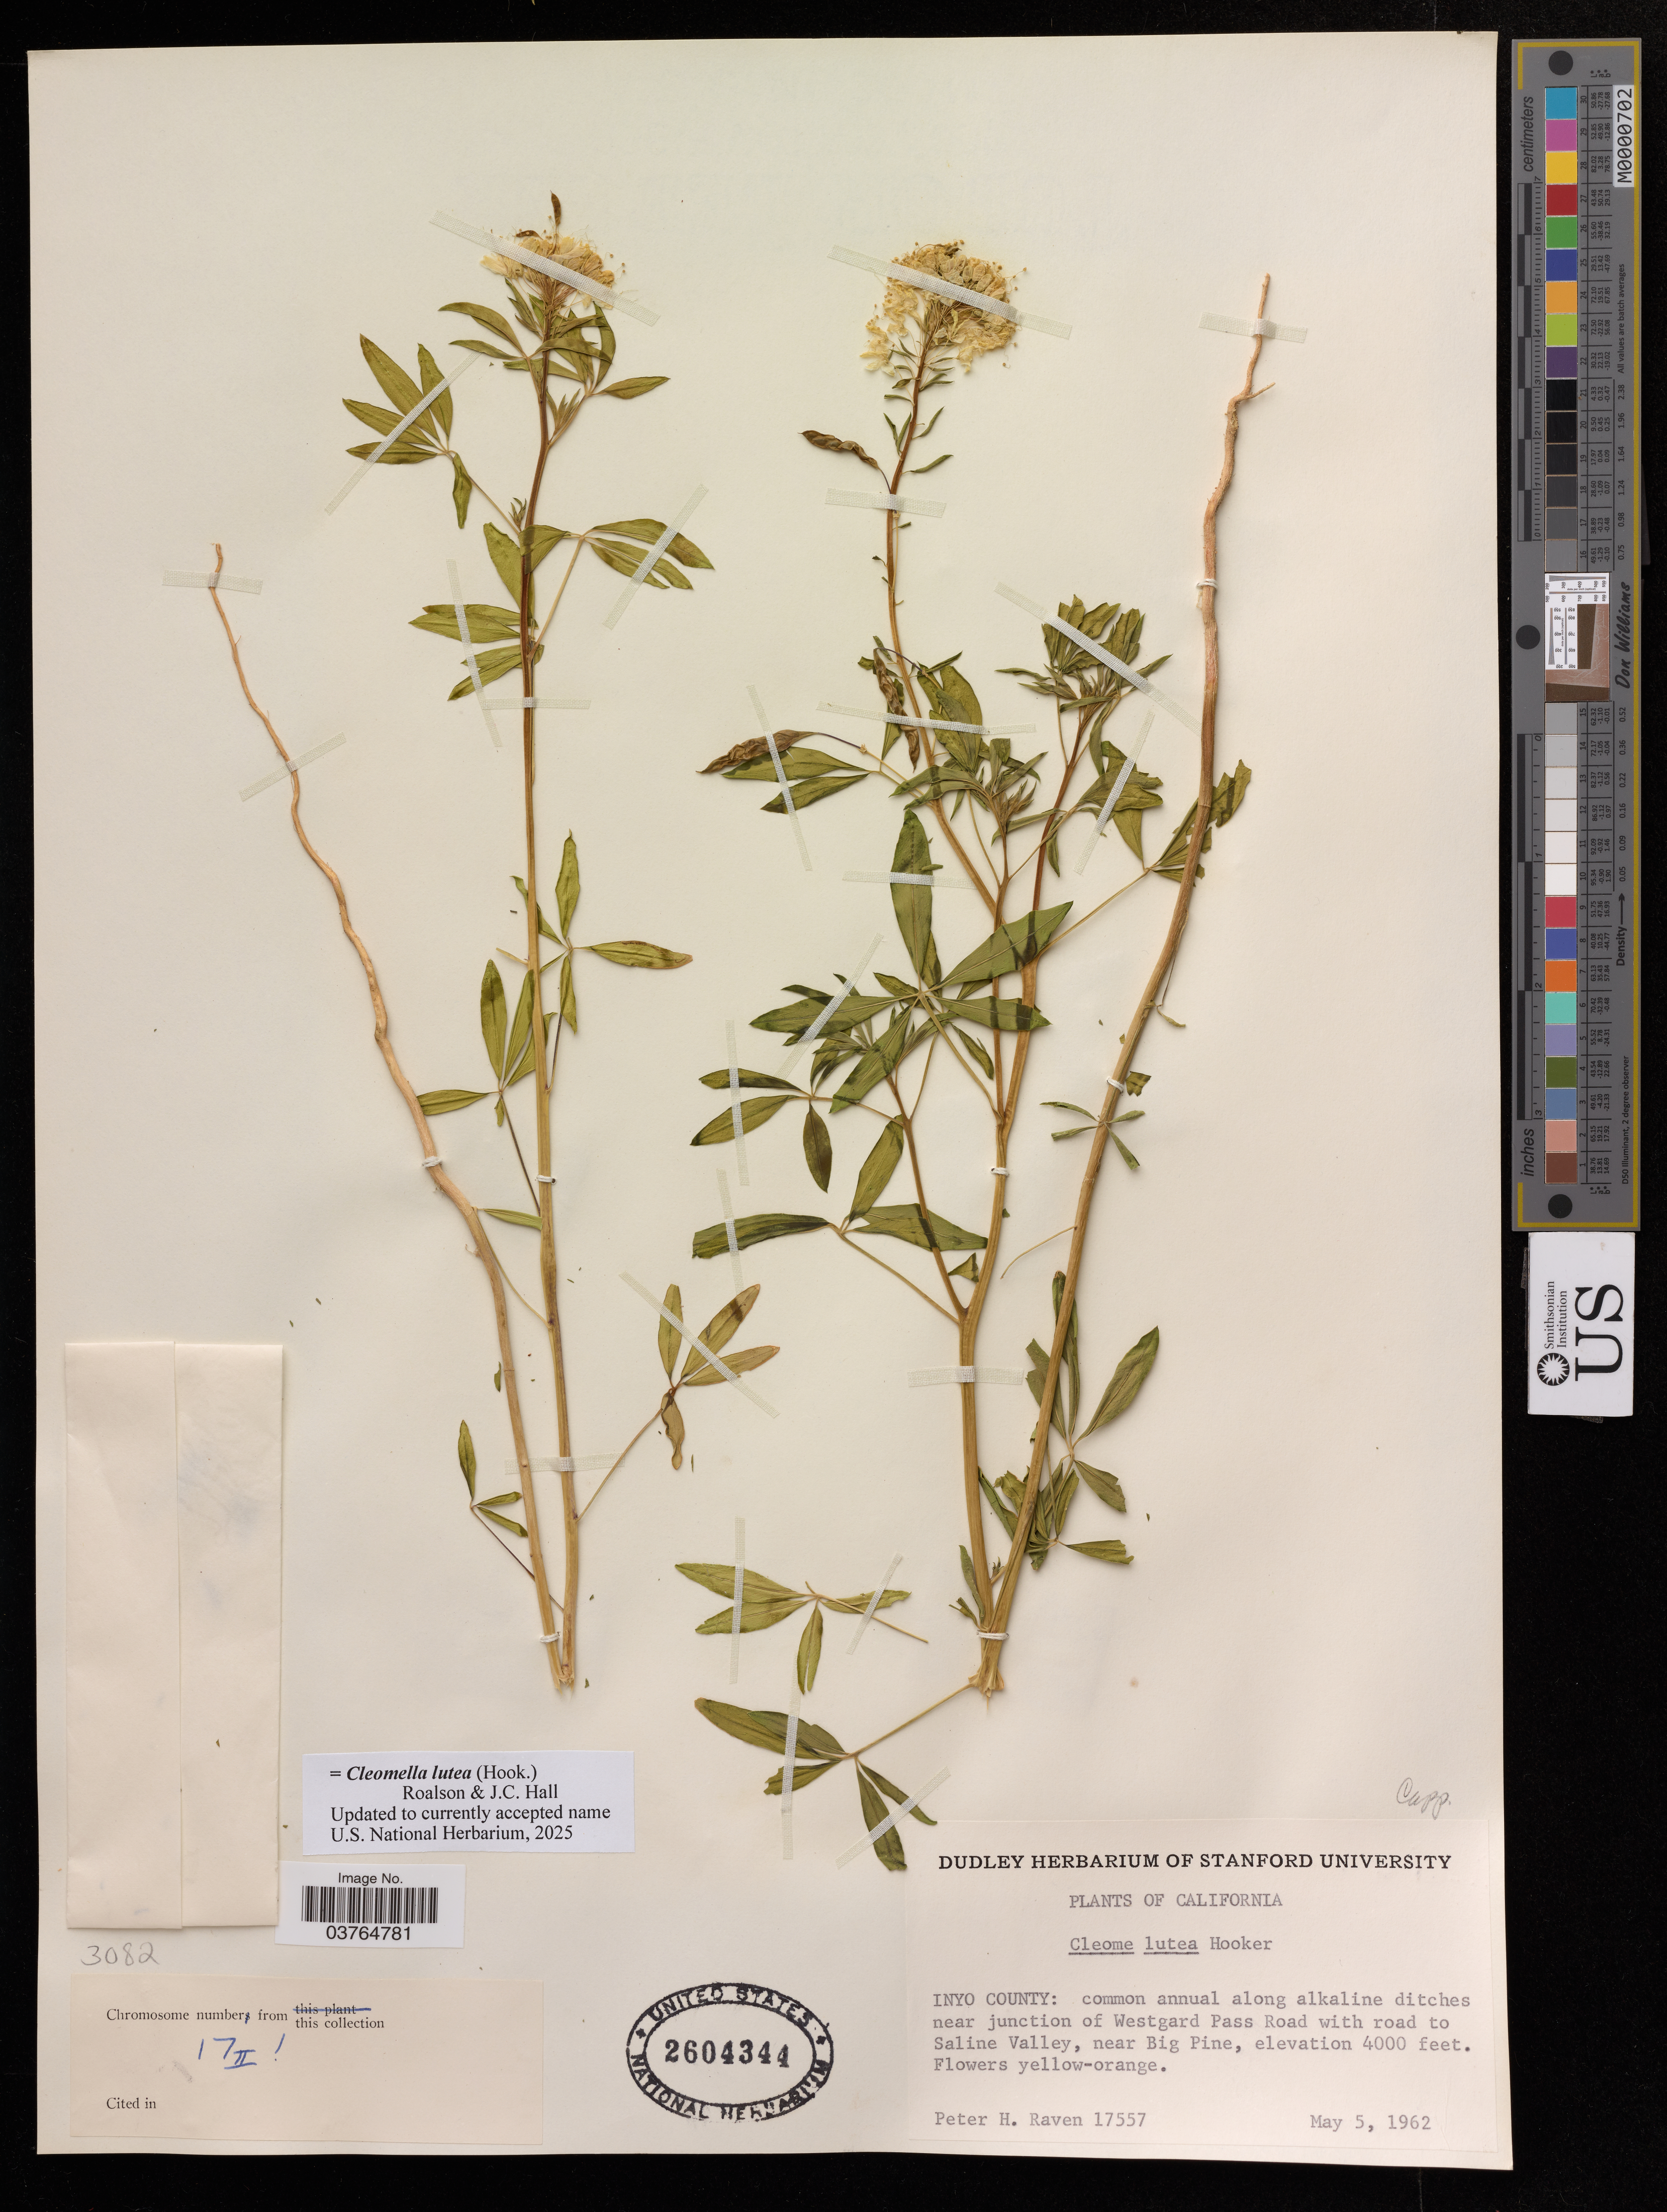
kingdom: Plantae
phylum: Tracheophyta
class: Magnoliopsida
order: Brassicales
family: Cleomaceae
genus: Cleomella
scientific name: Cleomella lutea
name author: (Hook.) Roalson & J.C. Hall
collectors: P. H. Raven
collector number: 17557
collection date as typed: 05 May 1962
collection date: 1962-05-05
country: United States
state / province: California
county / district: Inyo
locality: Near jct of Westgard Pass Road with Saline Valley Rd, near Big Pine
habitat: Along alkaline ditches near roads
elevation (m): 1219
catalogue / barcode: US 2604344